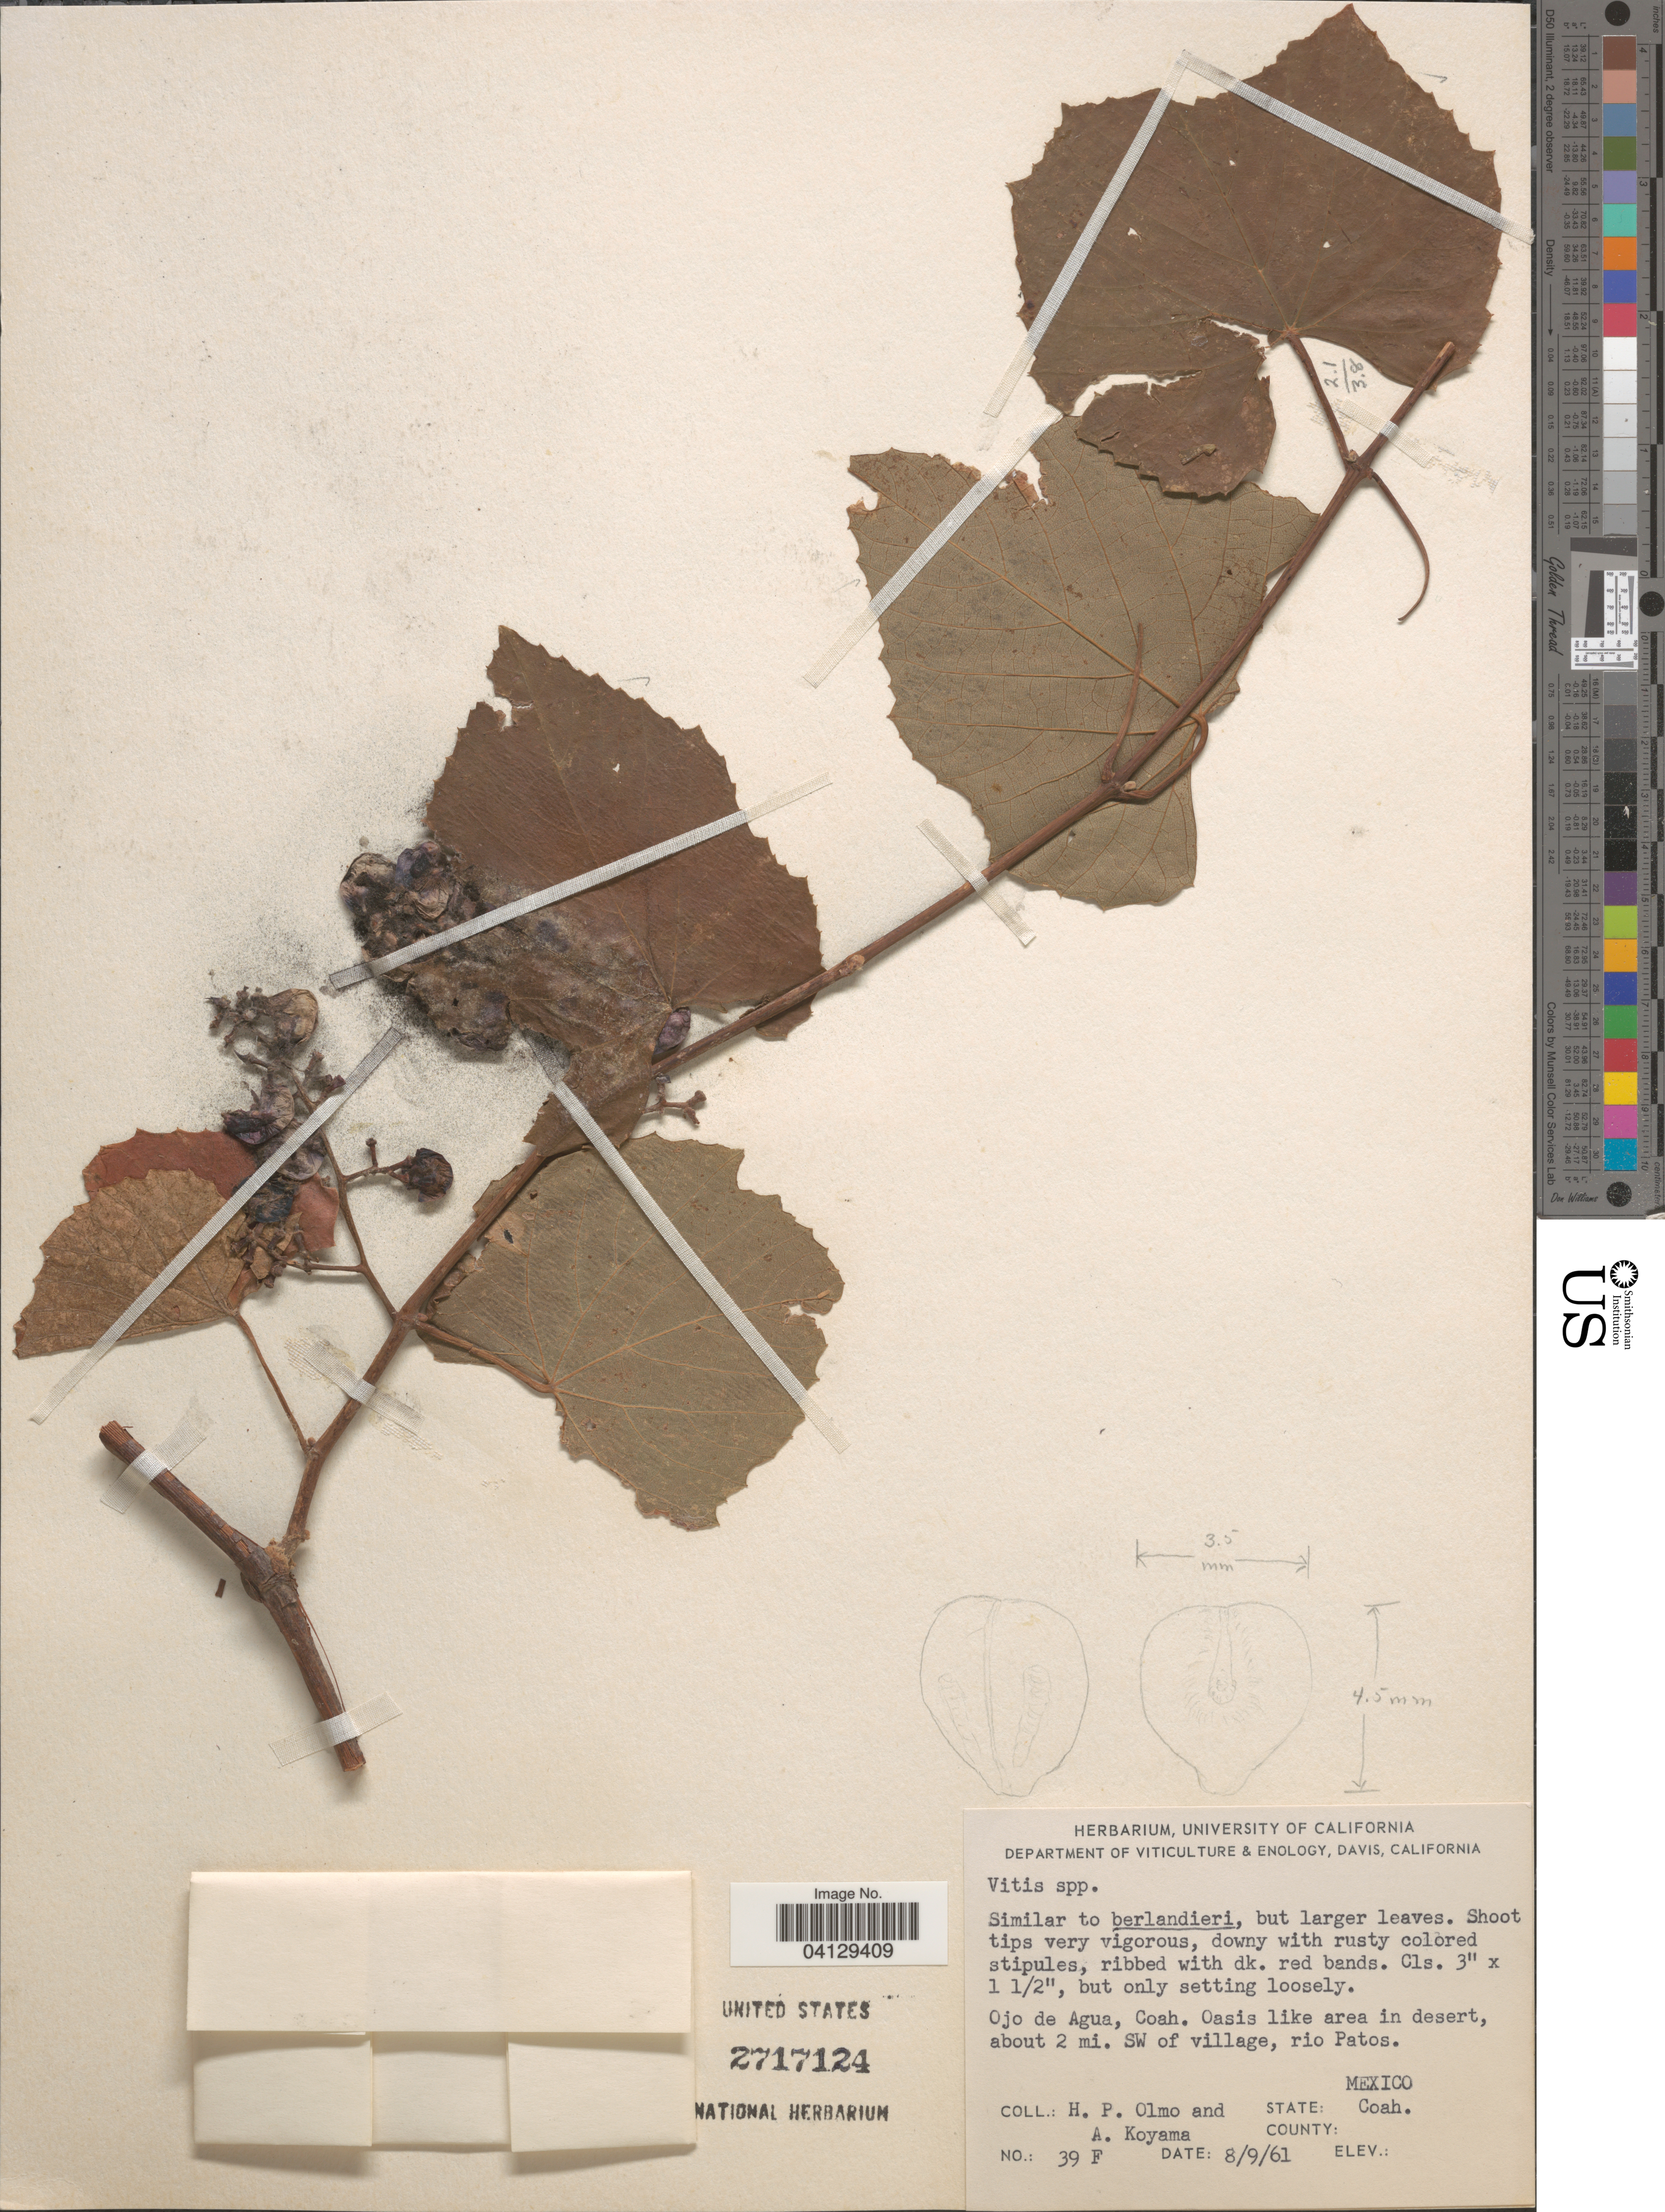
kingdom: Plantae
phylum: Tracheophyta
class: Magnoliopsida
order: Vitales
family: Vitaceae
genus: Vitis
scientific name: Vitis sp.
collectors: H. Olmo & A. Koyama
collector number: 39F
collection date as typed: Transcribed d/m/y: 9/8/61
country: Mexico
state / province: Coahuila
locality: Ojo de Agua. Oasis like area in desert, about 2 mi. SW of village, rio Patos.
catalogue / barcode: US 2717124